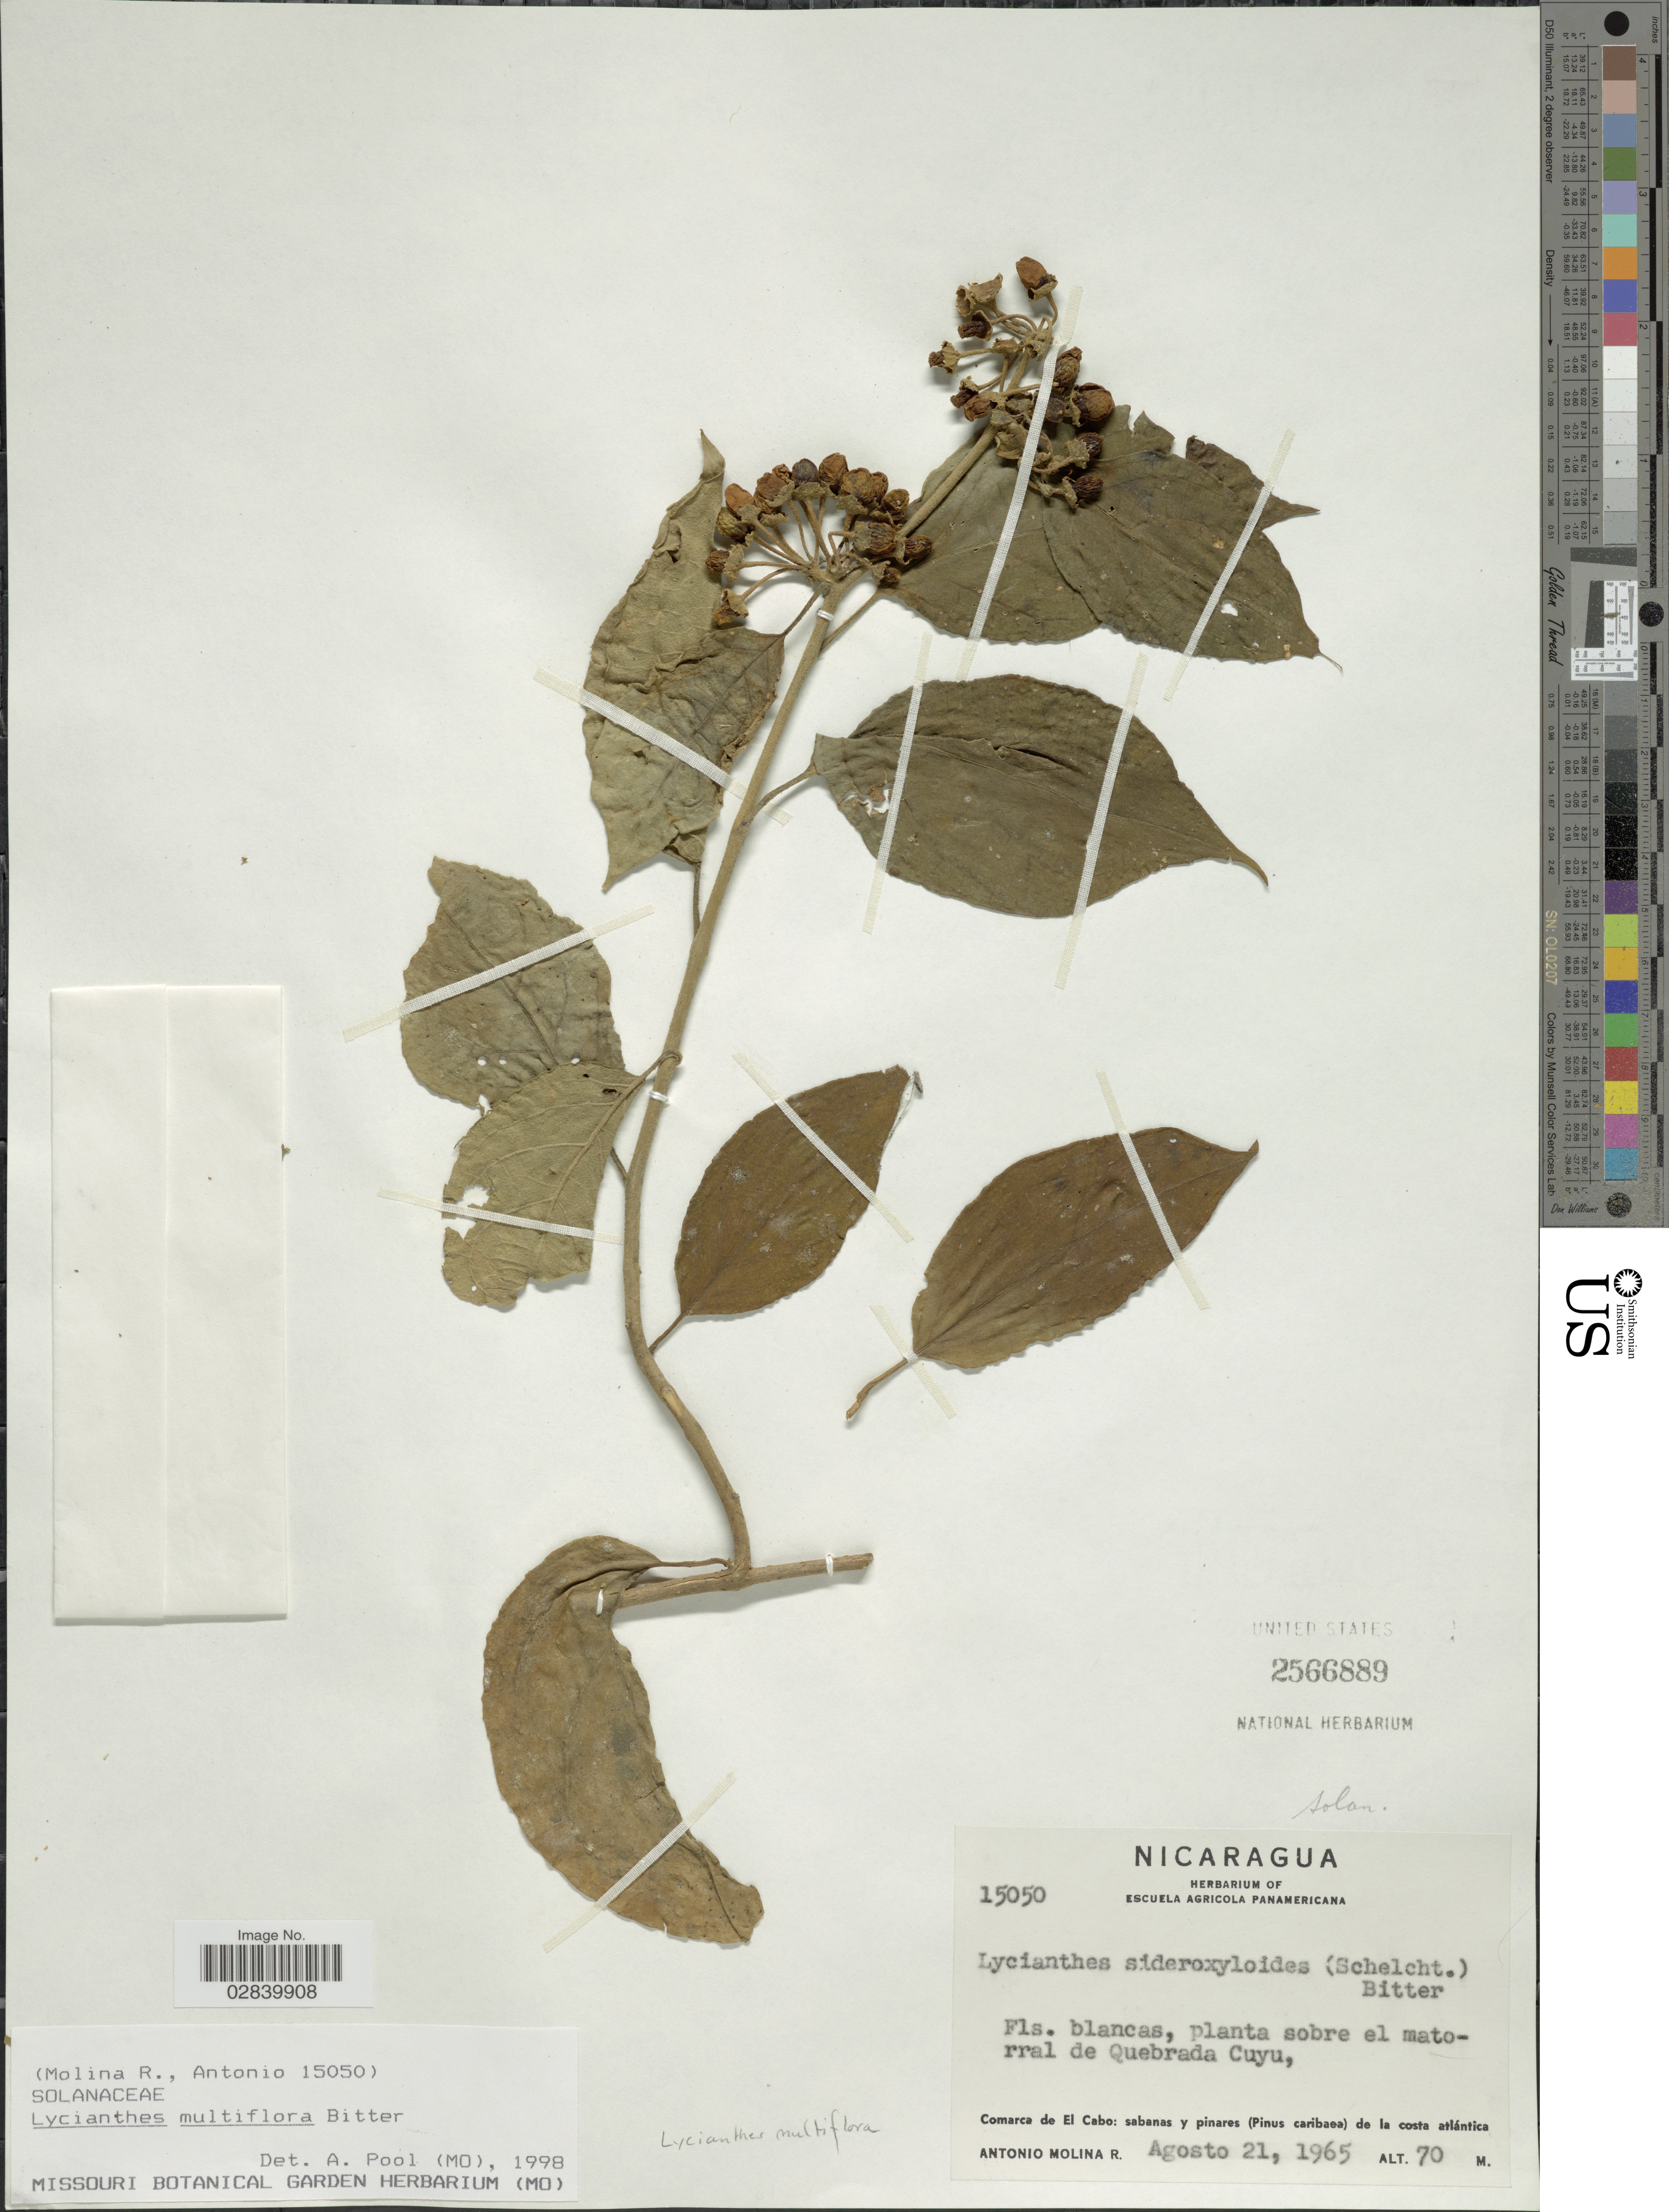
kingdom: Plantae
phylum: Tracheophyta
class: Magnoliopsida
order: Solanales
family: Solanaceae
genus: Lycianthes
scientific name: Lycianthes multiflora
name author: Bitter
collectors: A. Molina R.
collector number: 15050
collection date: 1965-08-21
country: Nicaragua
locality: Sobre el matorral de Quebrada Cuyu, Comarca de El Cabo: sabanas y pinares (Pinus caribaea) de la costa atlántica.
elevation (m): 70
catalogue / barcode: US 2566889